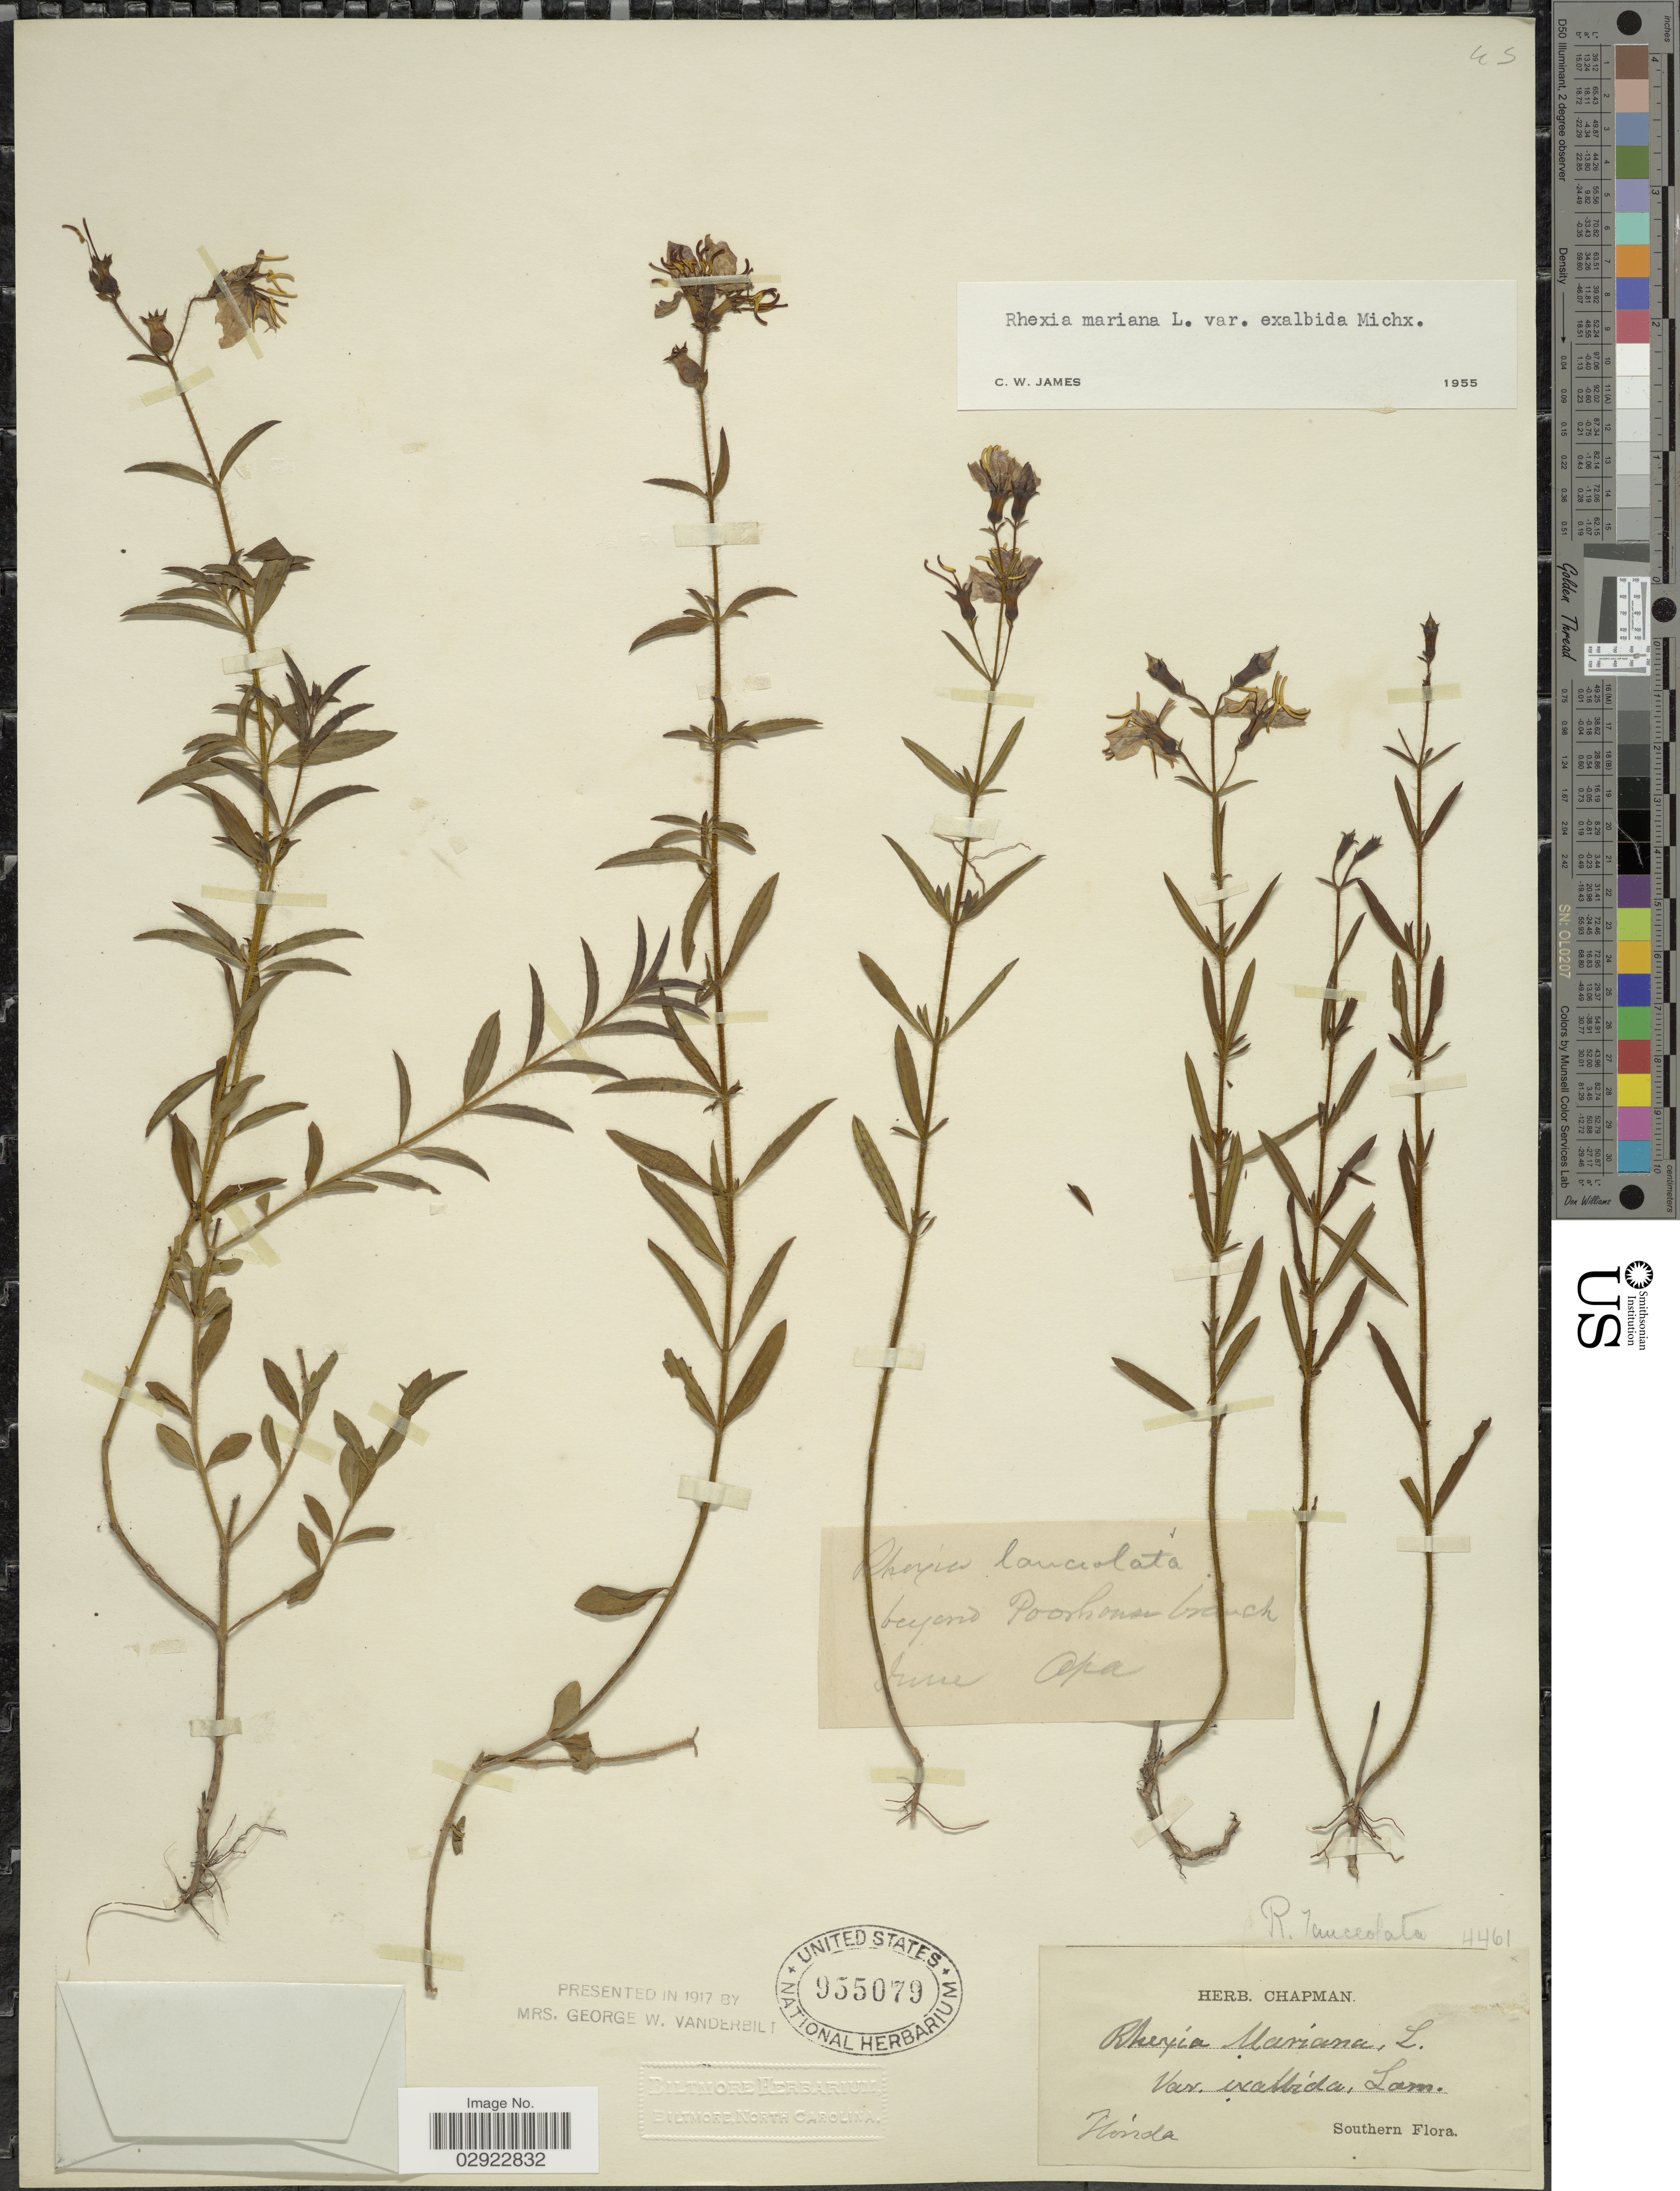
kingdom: Plantae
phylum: Tracheophyta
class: Magnoliopsida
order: Myrtales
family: Melastomataceae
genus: Rhexia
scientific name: Rhexia mariana var. exalbida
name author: Michx.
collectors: ex herb. Chapman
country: United States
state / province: Florida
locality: Southern.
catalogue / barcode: US 955079